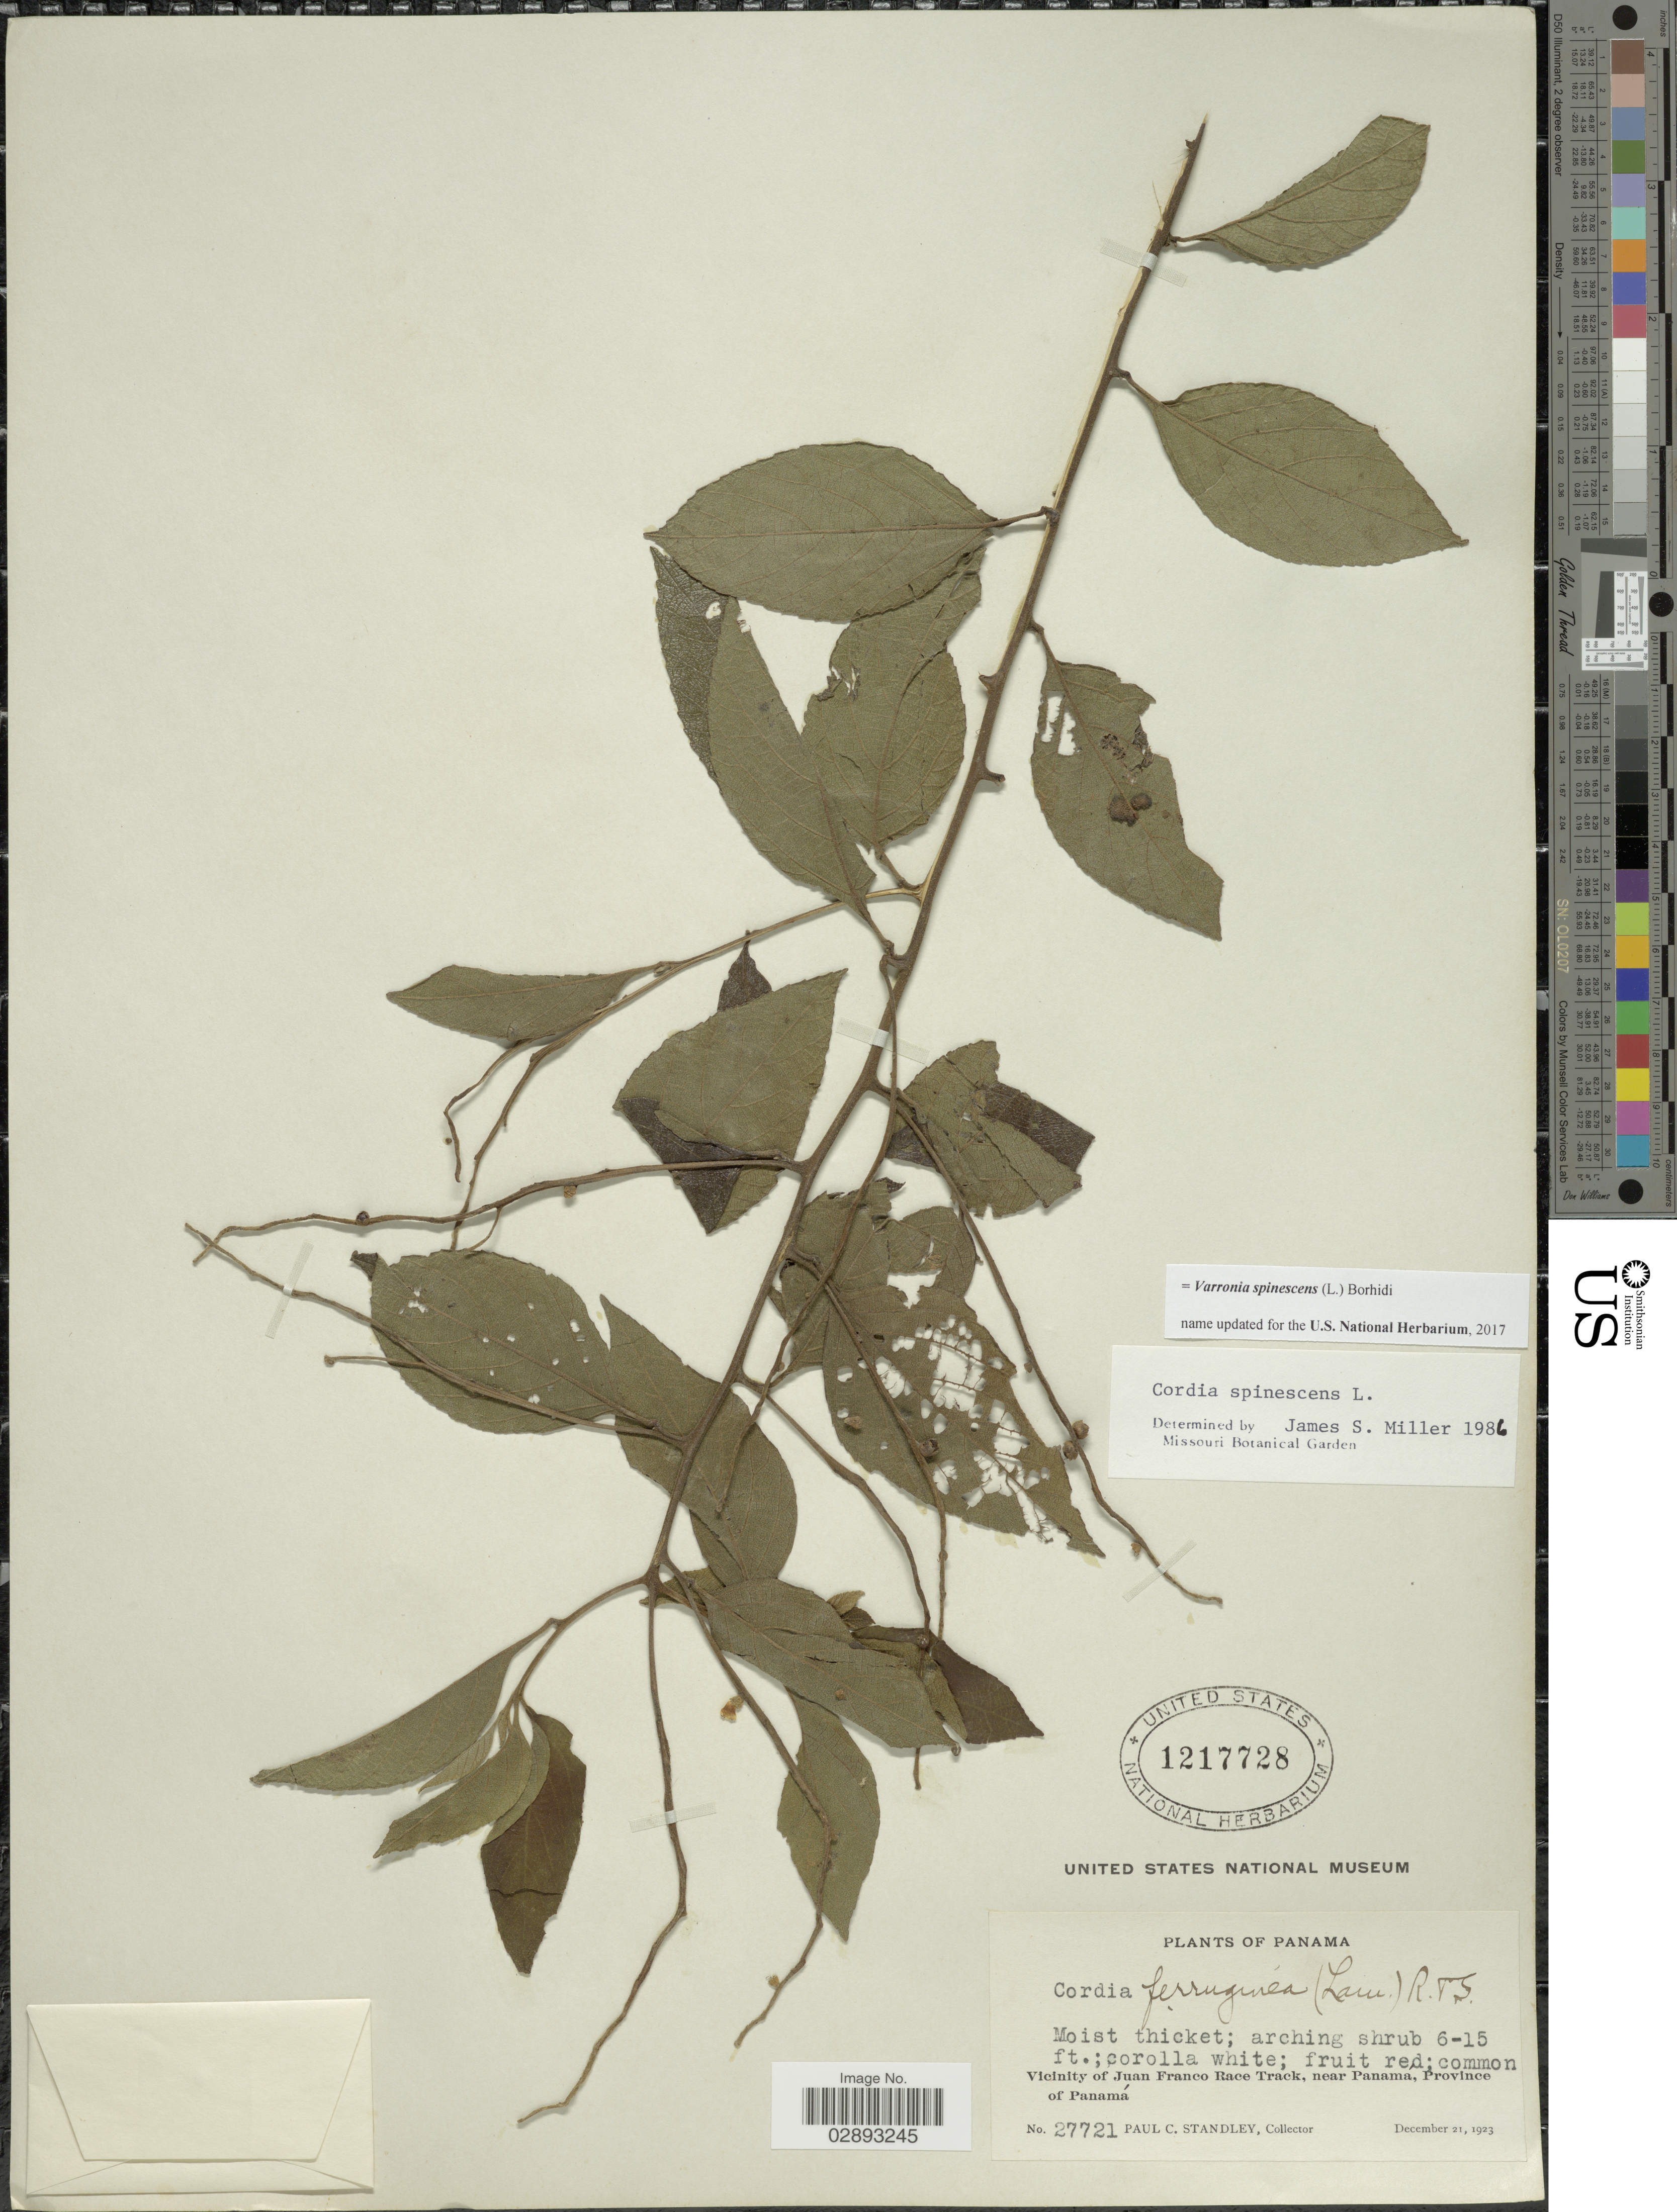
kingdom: Plantae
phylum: Tracheophyta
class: Magnoliopsida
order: Boraginales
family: Cordiaceae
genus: Varronia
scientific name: Varronia spinescens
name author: (L.) Borhidi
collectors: P. C. Standley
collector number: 27721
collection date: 1923-12-21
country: Panama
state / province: Panamá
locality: Vicinity of Juan Franco Race Track, near Panama, Province of Panamá.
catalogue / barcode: US 1217728